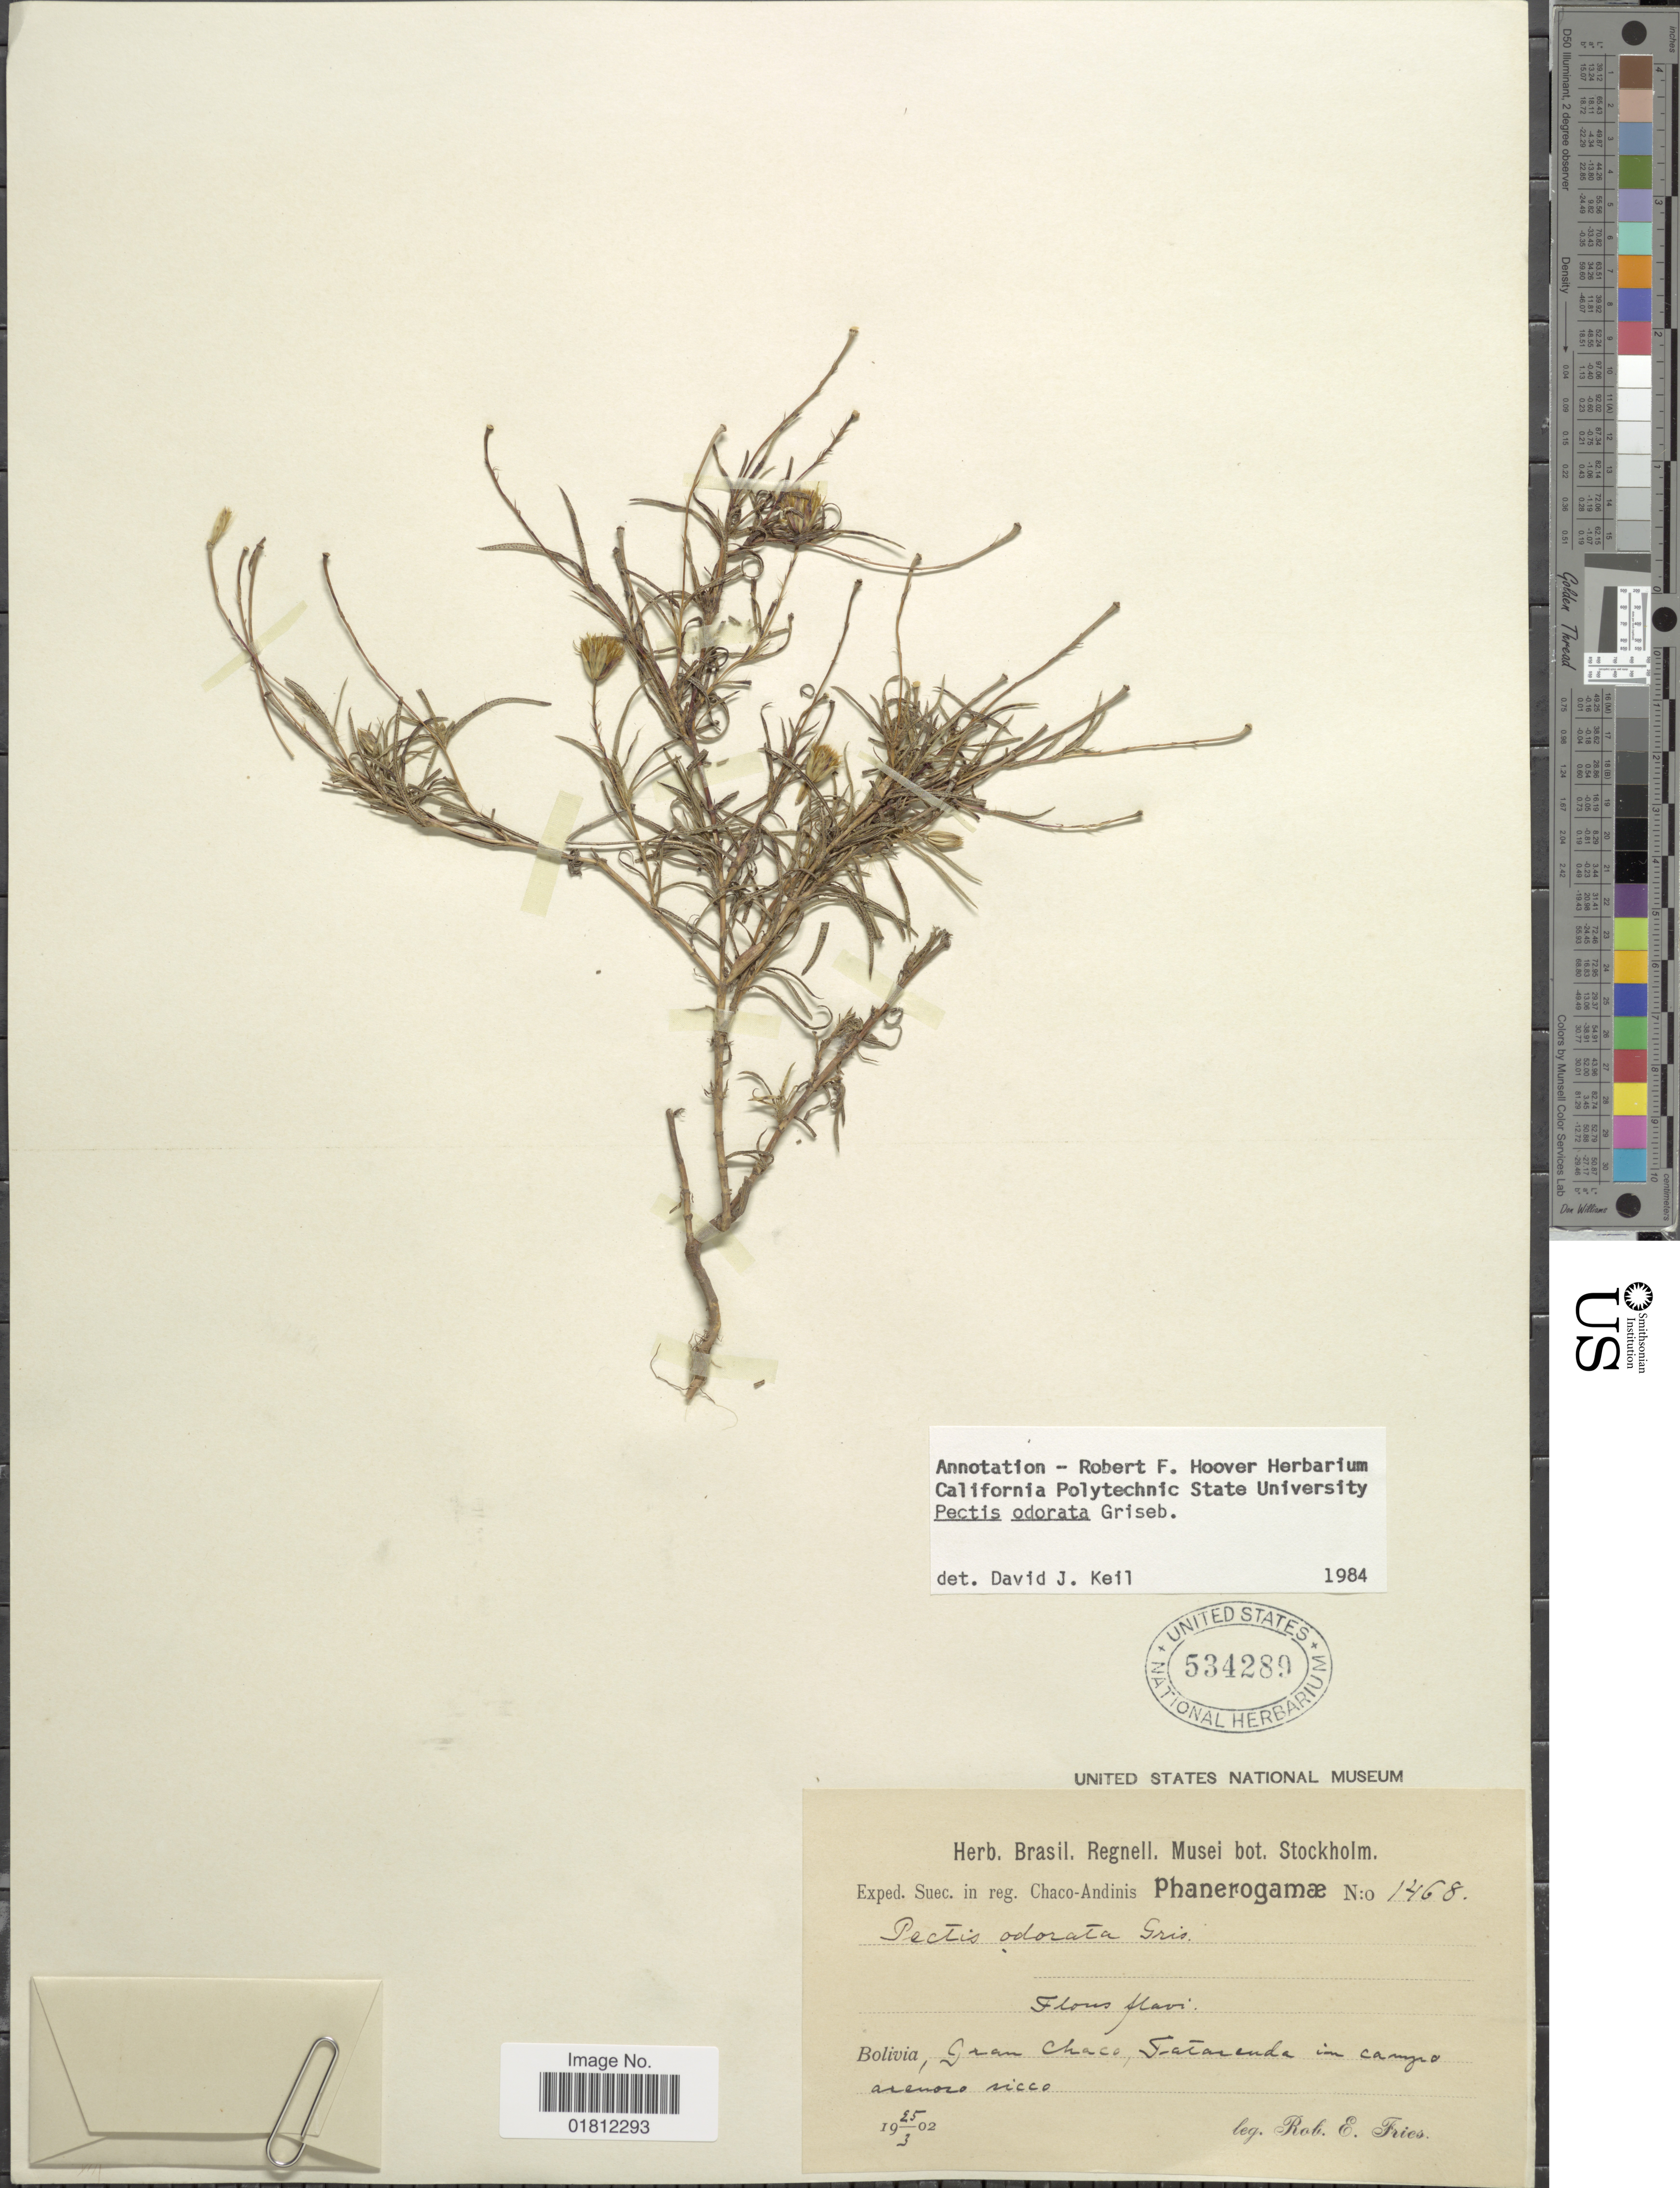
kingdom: Plantae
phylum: Tracheophyta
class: Magnoliopsida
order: Asterales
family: Asteraceae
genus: Pectis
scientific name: Pectis odorata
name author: Griseb.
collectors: R. E. Fries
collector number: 1468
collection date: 1902-03-25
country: Bolivia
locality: Gran Chaco, Fatarenda in campo areno sicco.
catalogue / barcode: US 534289